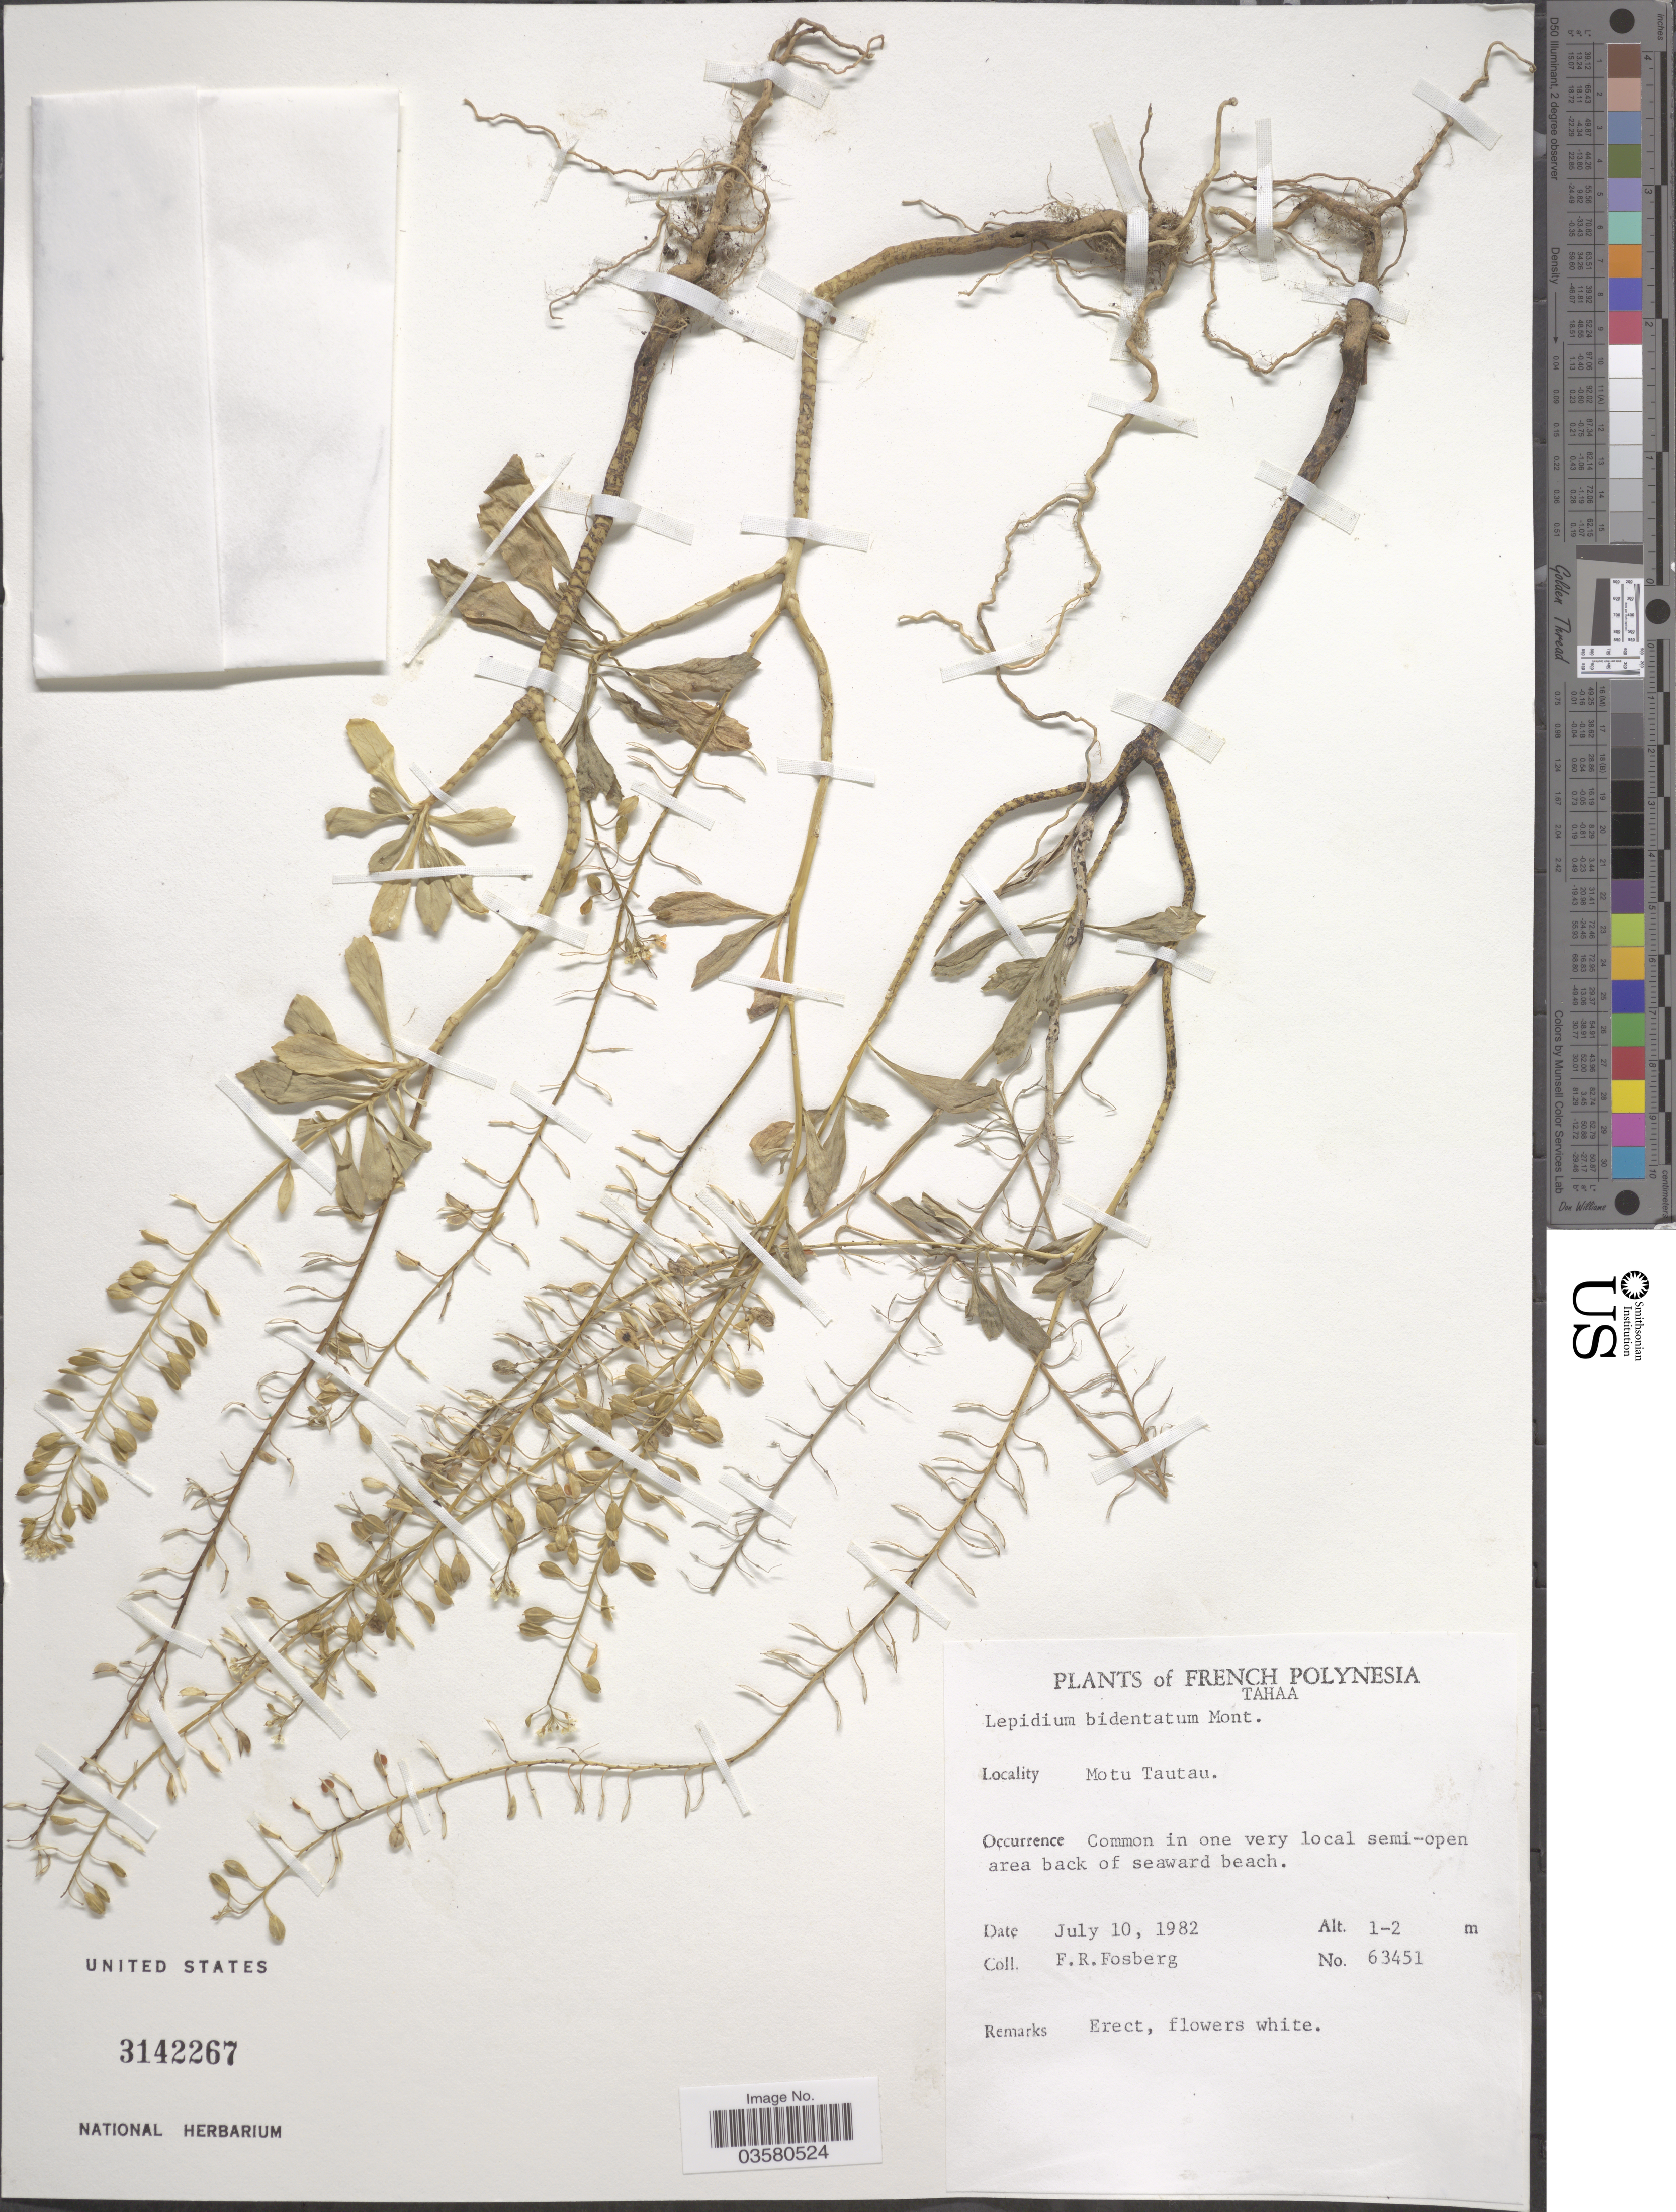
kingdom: Plantae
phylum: Tracheophyta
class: Magnoliopsida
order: Brassicales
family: Brassicaceae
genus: Lepidium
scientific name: Lepidium bidentatum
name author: Montin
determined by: Al-Shehbaz, I. A., (MO), Missouri Botanical Garden (UNITED STATES)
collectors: F. R. Fosberg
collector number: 63451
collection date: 1982-07-10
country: French Polynesia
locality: Tahaa. Motu Tautau.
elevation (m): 1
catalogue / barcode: US 3142267